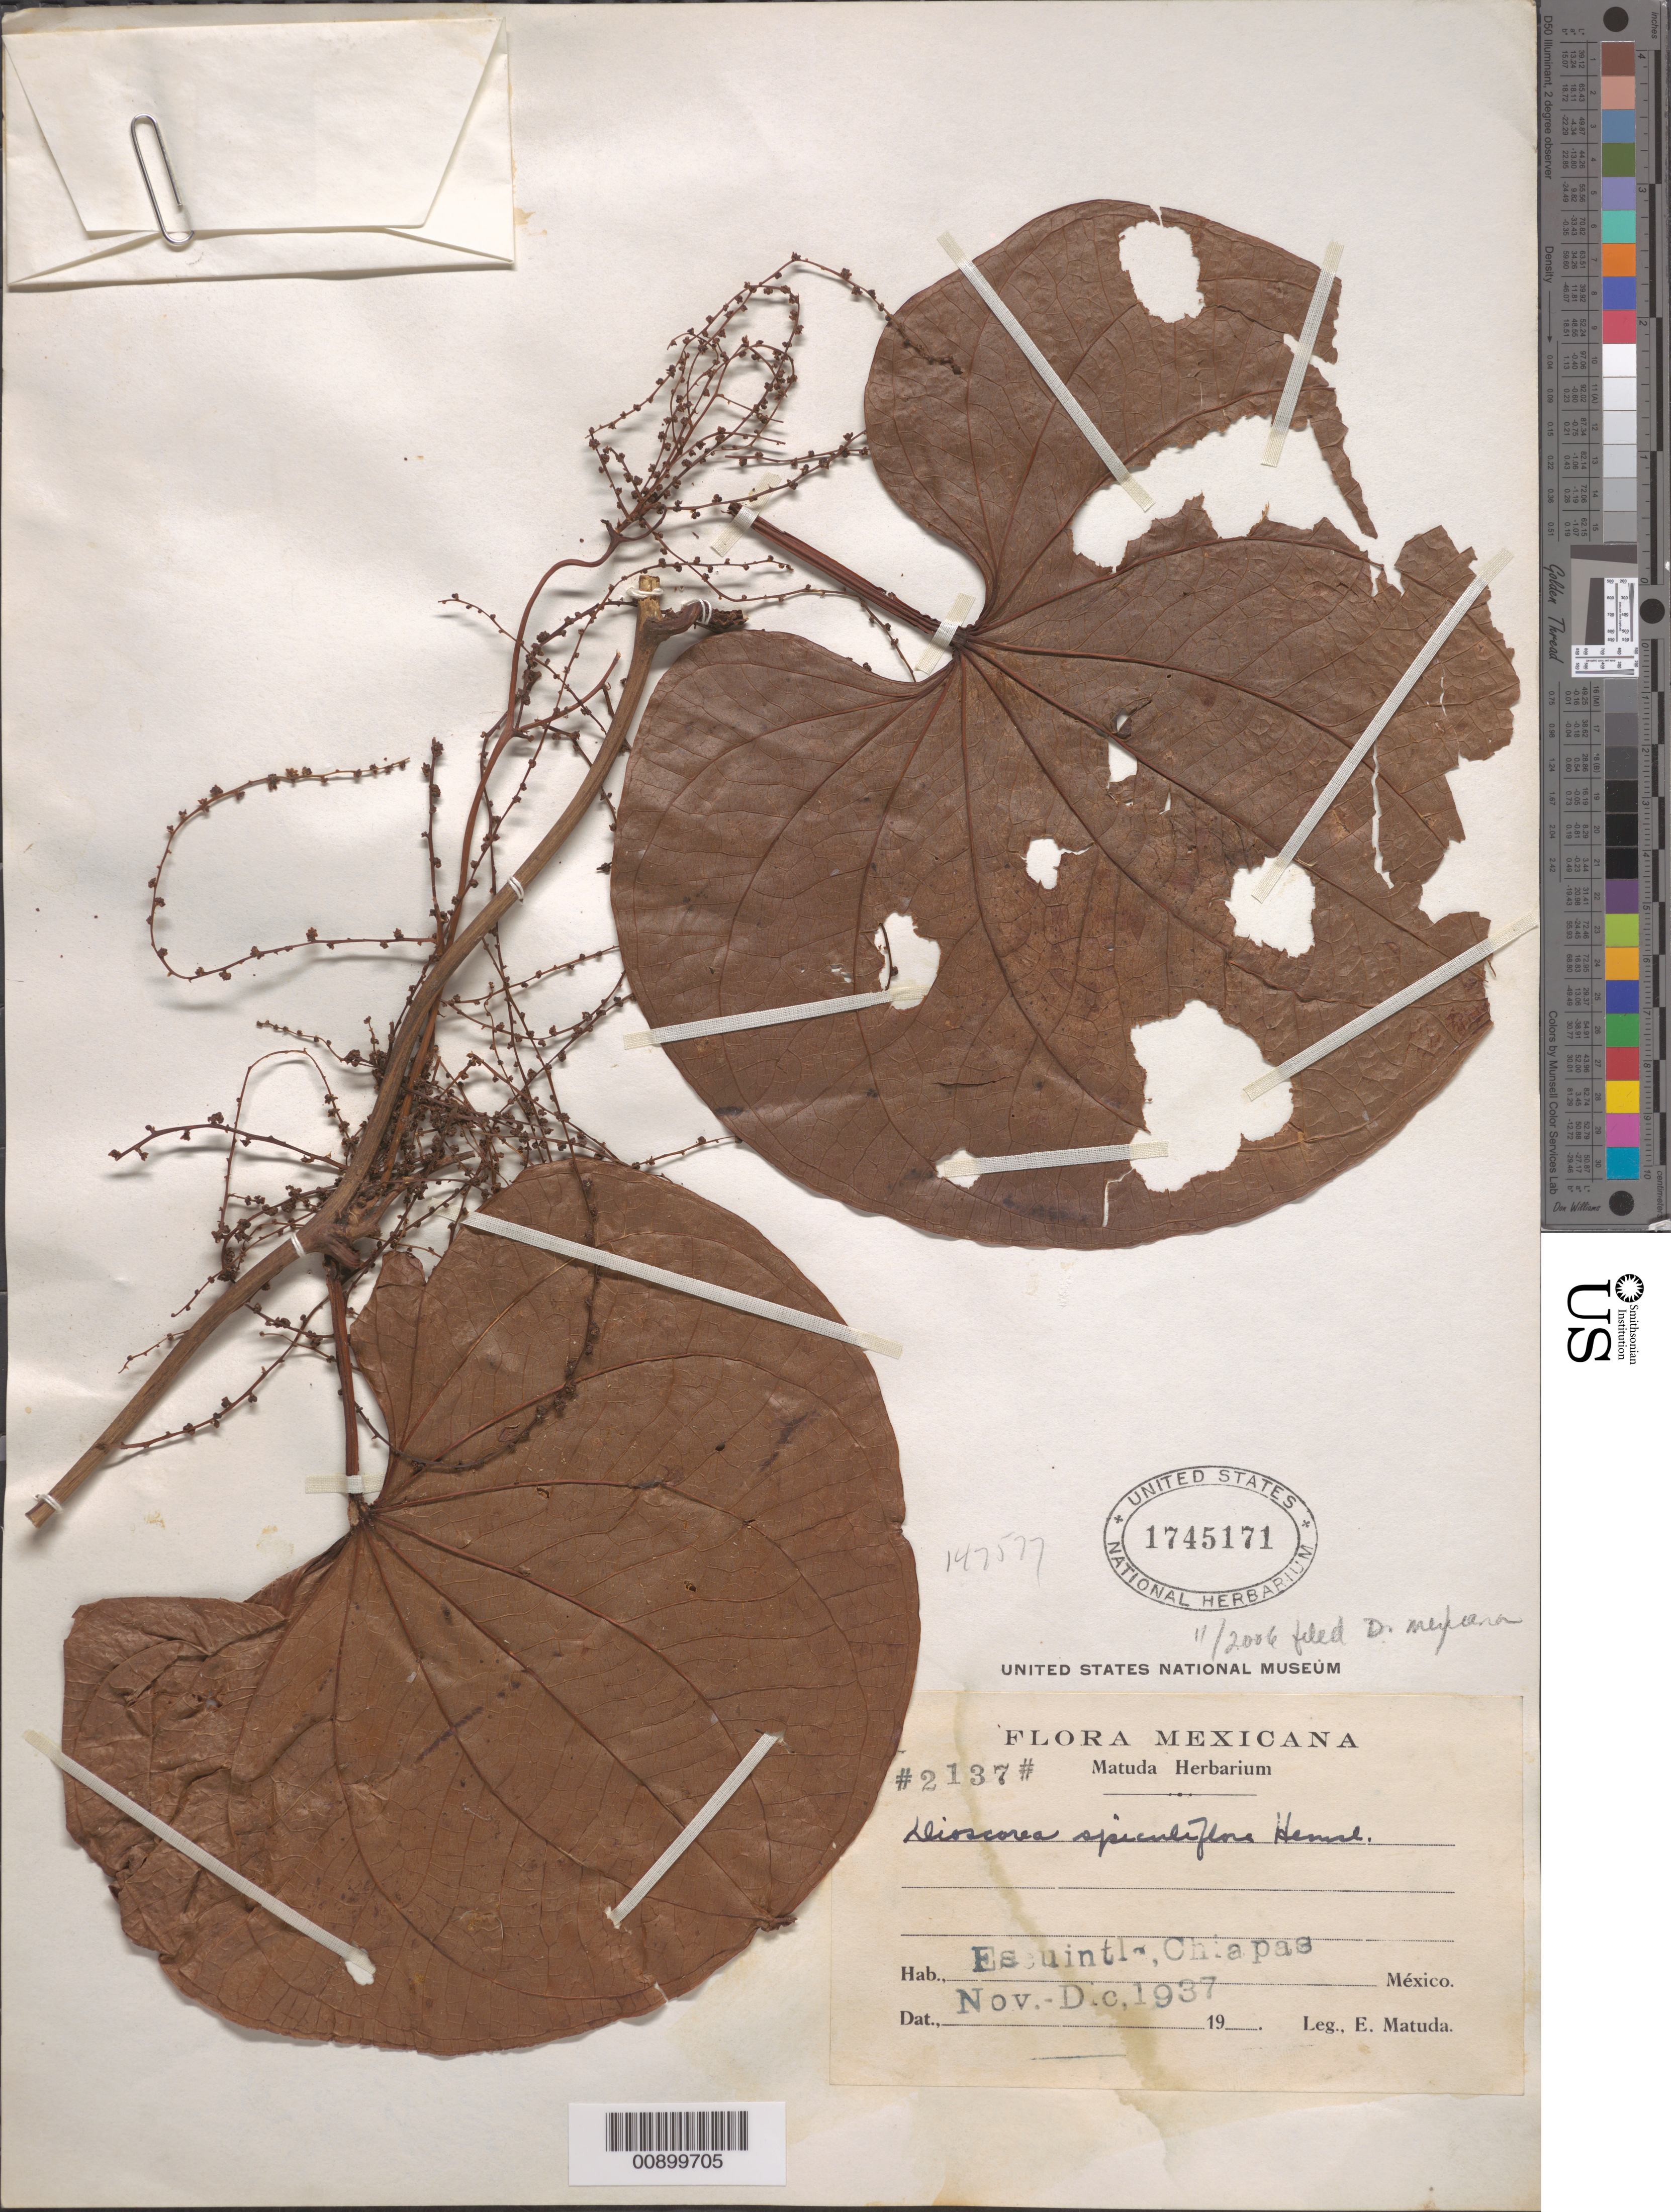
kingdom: Plantae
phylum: Tracheophyta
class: Liliopsida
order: Dioscoreales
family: Dioscoreaceae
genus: Dioscorea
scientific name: Dioscorea mexicana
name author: Scheidw.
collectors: E. Matuda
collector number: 2137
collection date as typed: Nov 1937 to -- Dec 1937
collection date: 1937-11/1937-12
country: Mexico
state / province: Chiapas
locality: Escuintla, Chiapas.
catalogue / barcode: US 1745171